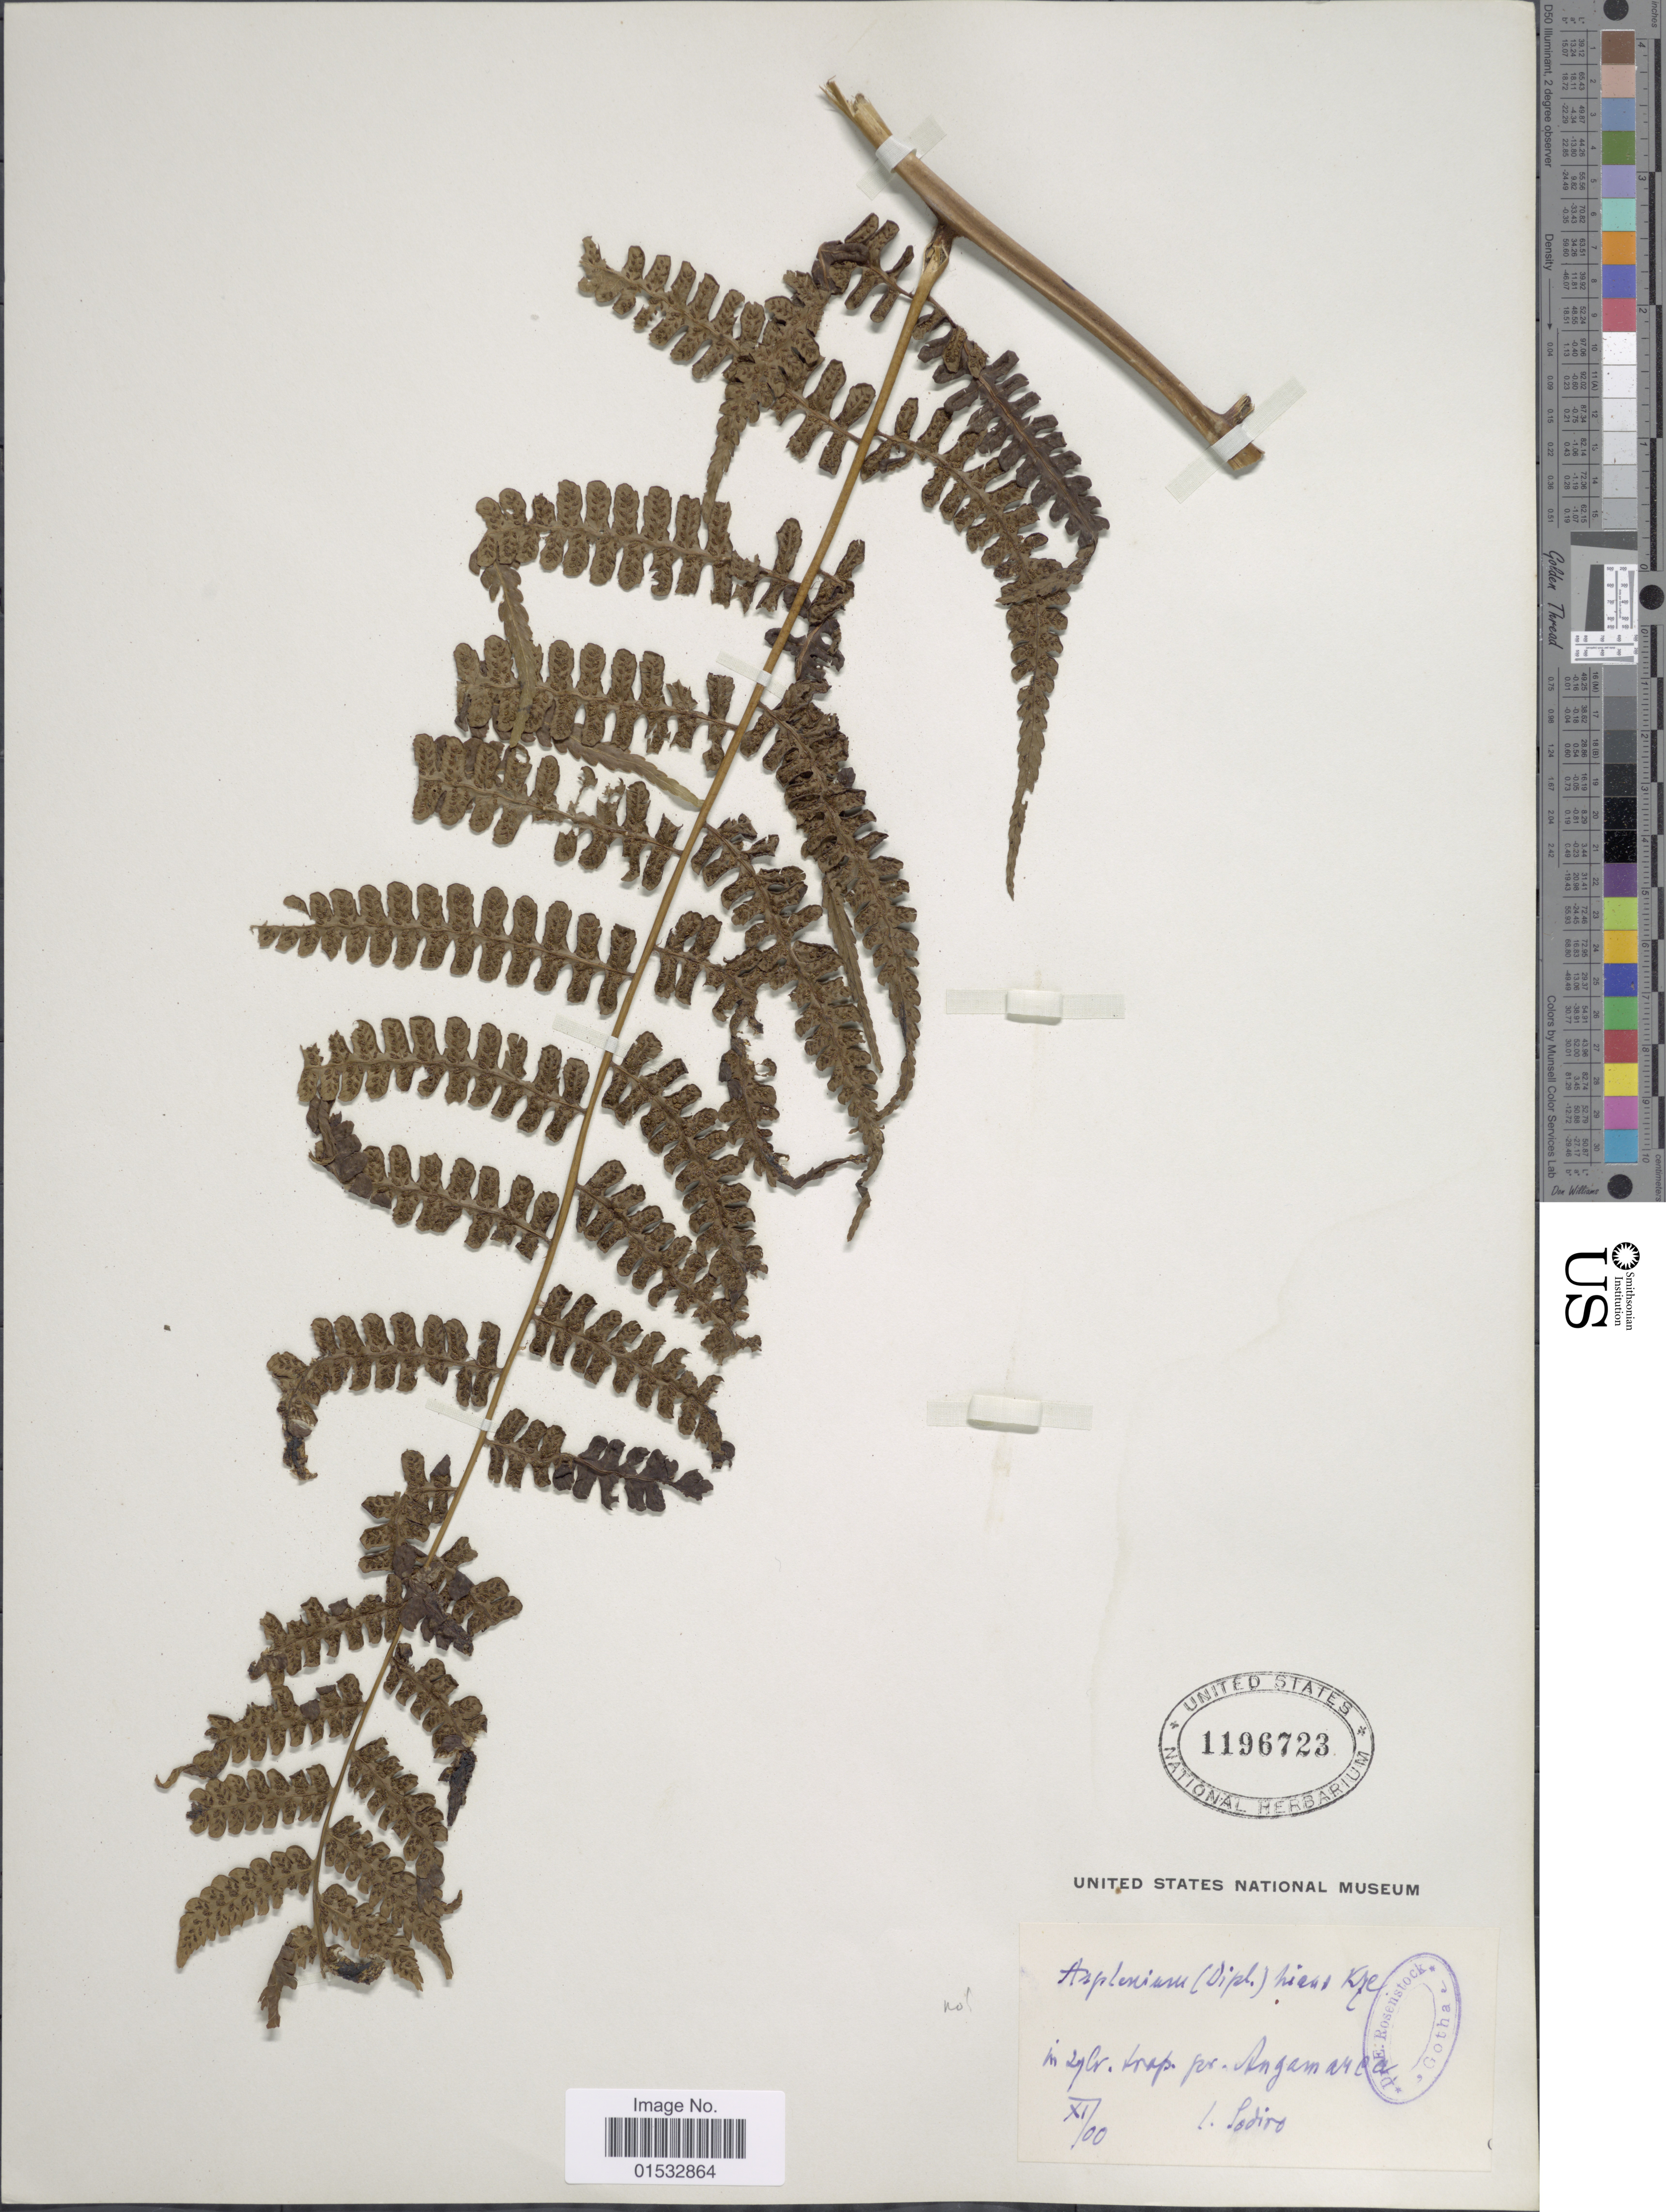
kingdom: Plantae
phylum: Tracheophyta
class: Polypodiopsida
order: Polypodiales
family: Athyriaceae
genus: Diplazium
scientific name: Diplazium hians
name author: Kunze ex Klotzsch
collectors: Sodiro, --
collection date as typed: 10/00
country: Ecuador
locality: In sylv. trop. pr. Angamarca.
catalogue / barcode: US 1196723